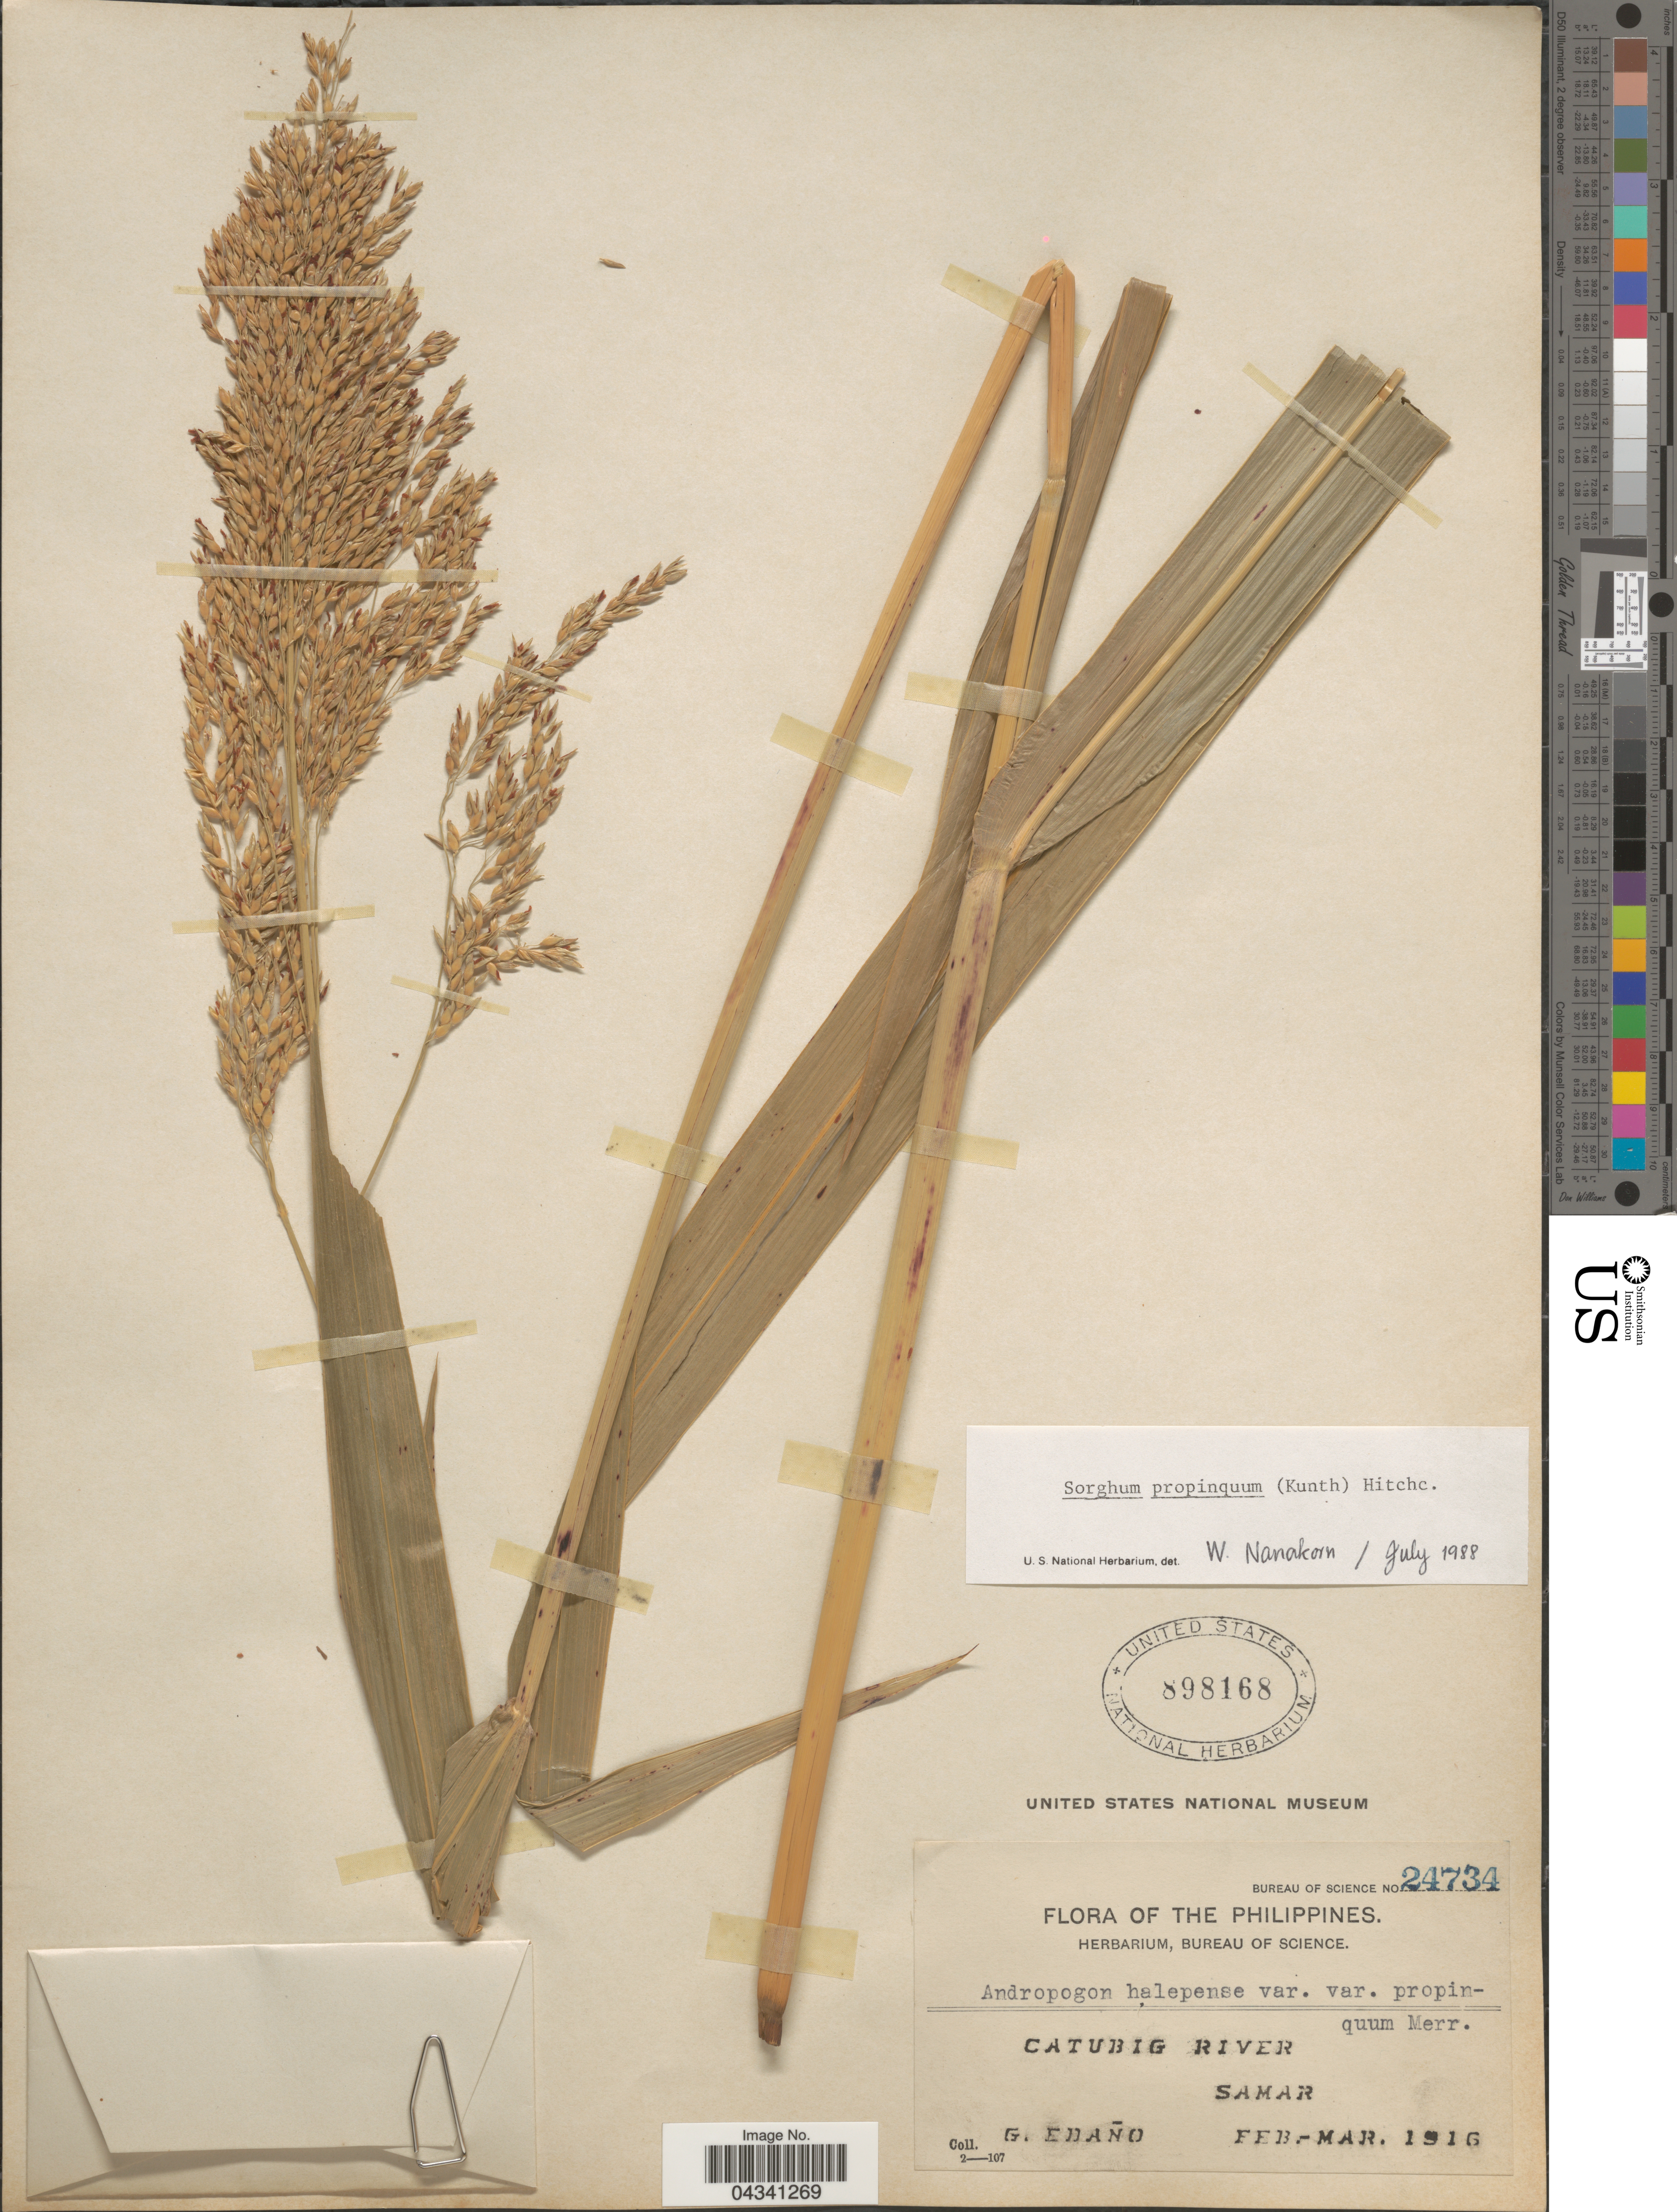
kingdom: Plantae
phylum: Tracheophyta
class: Liliopsida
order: Poales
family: Poaceae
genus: Sorghum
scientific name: Sorghum propinquum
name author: (Kunth) Hitchc.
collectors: G. Edaño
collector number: Bureau of Science 24734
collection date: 1916-02/1916-03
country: Philippines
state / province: Eastern Visayas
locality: Catubig River. Samar.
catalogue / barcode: US 898168